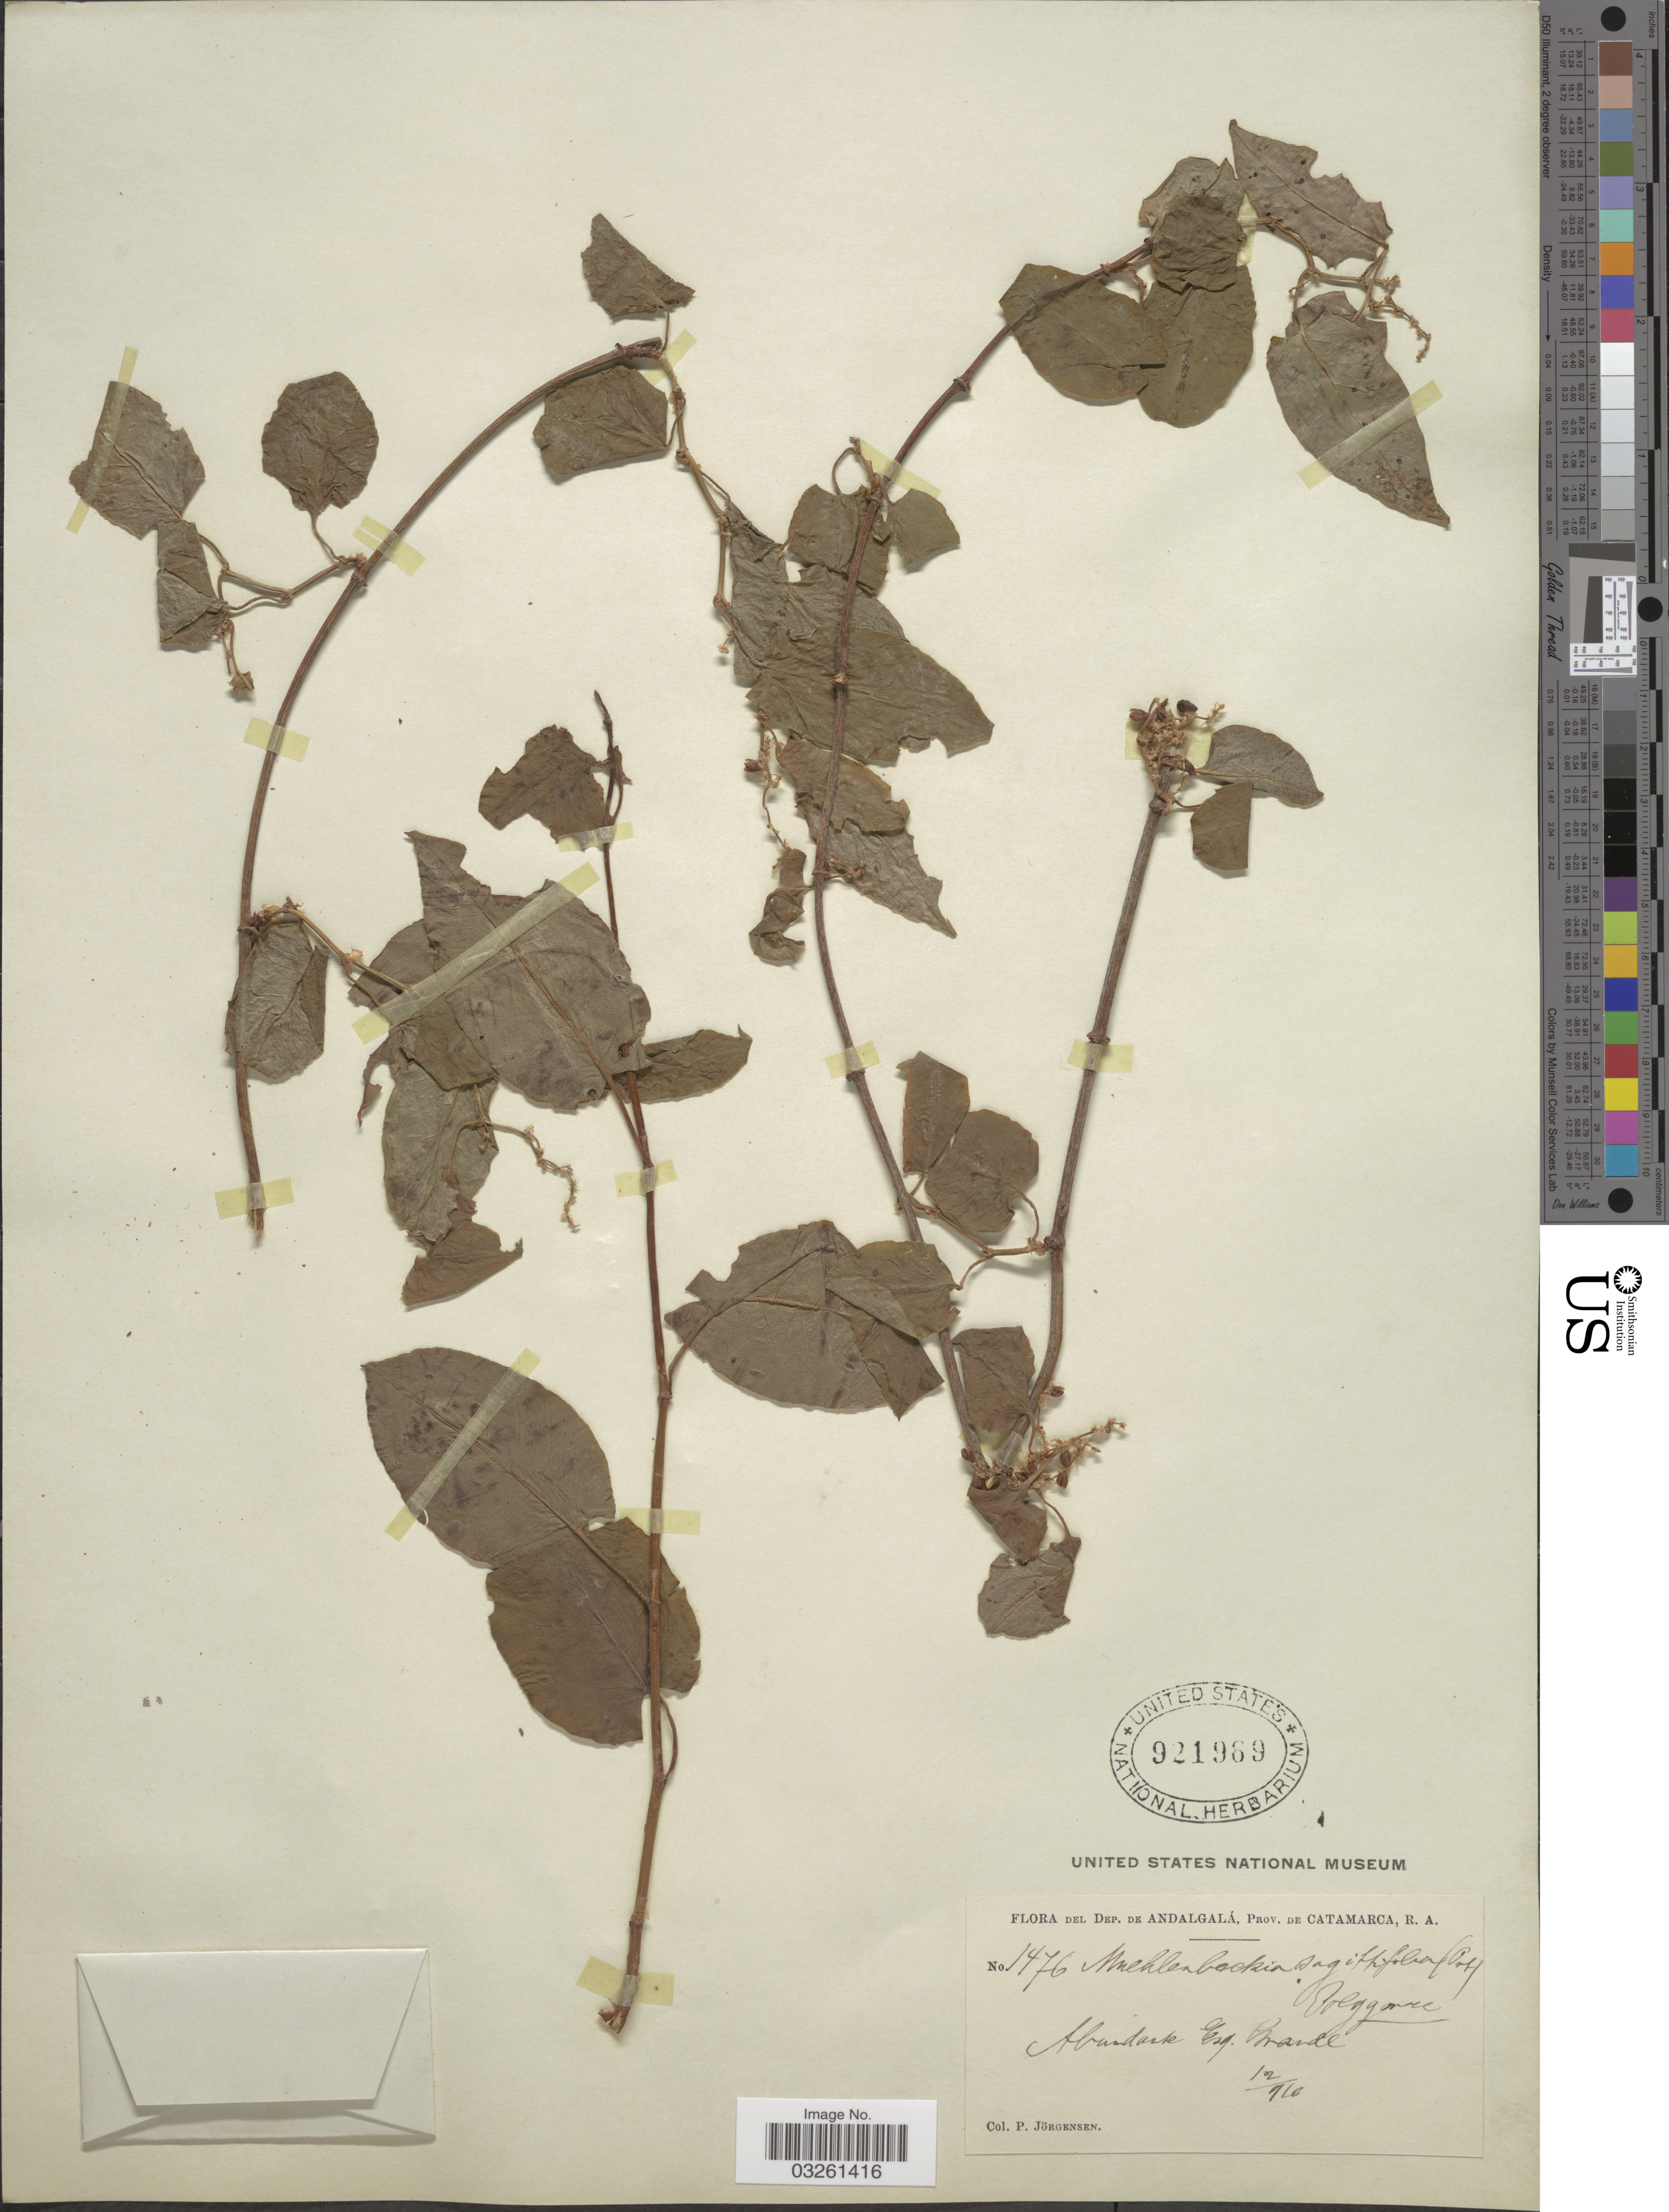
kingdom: Plantae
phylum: Tracheophyta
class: Magnoliopsida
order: Caryophyllales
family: Polygonaceae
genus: Muehlenbeckia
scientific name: Muehlenbeckia sagittifolia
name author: (Ortega) Meisn.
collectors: P. Jörgensen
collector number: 1476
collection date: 1916-12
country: Argentina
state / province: Catamarca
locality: Dep. de Andalgalá, Abundante Esq. Grande.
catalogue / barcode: US 921969